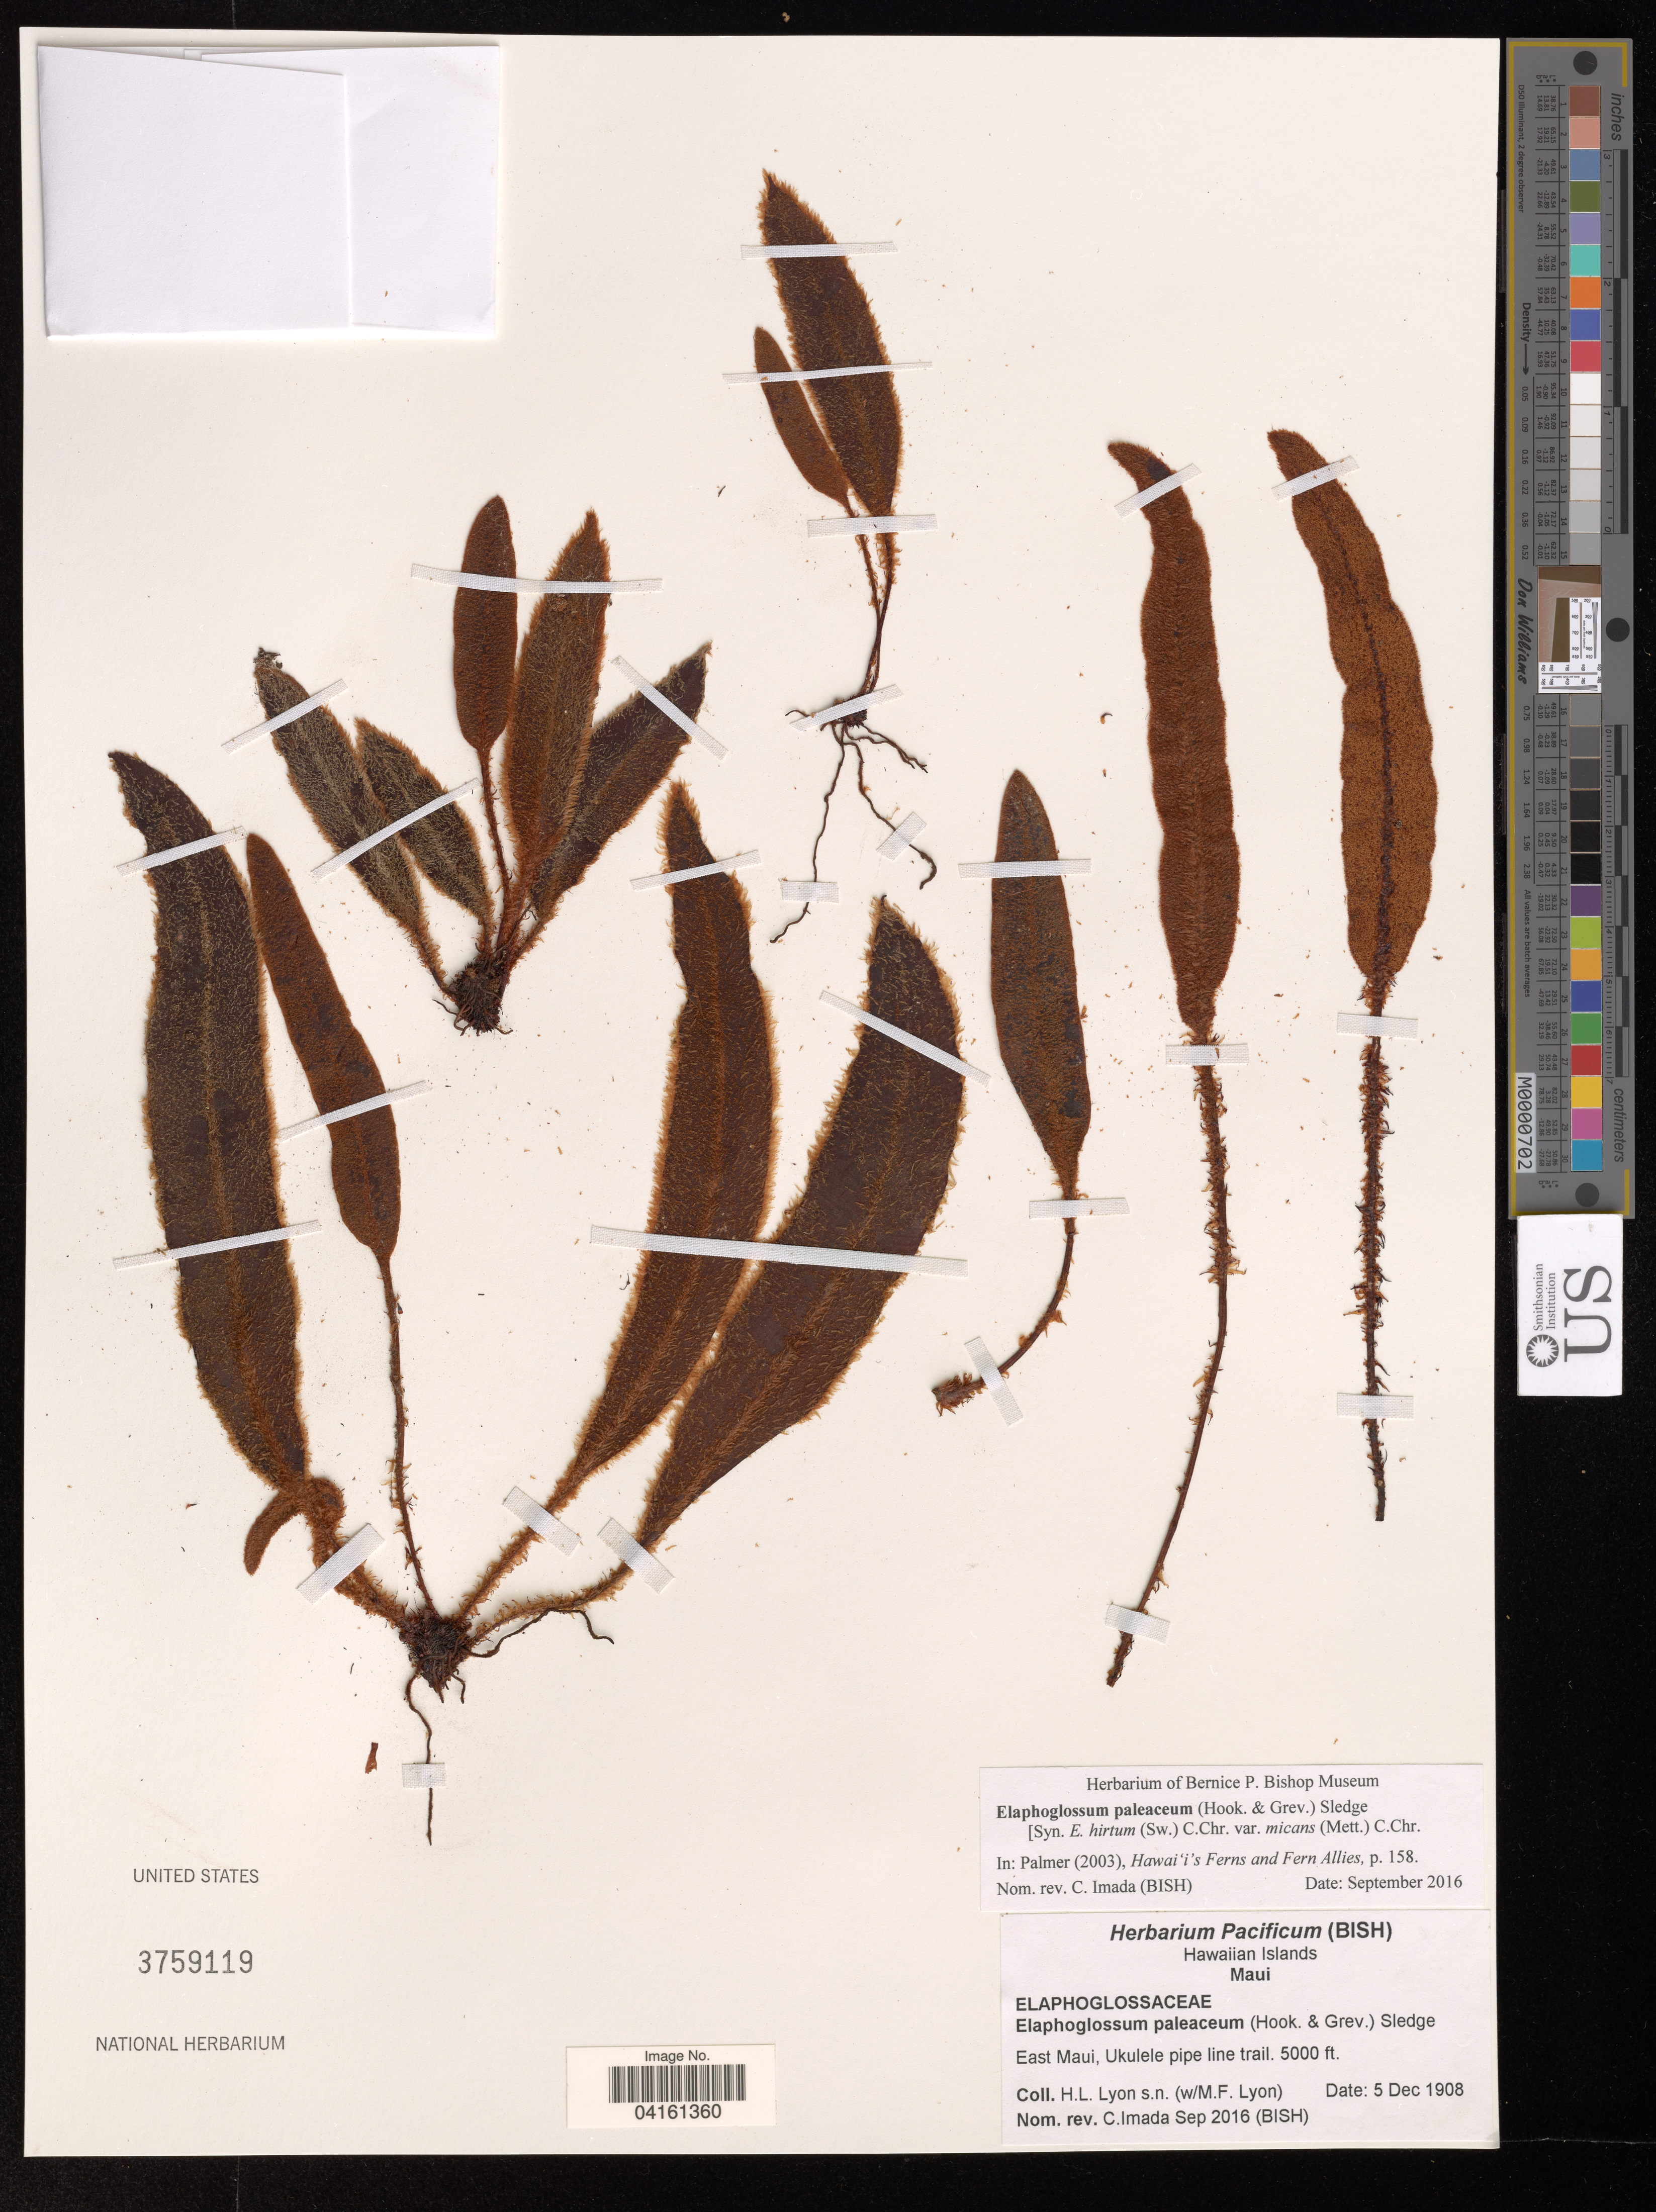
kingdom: Plantae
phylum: Tracheophyta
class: Polypodiopsida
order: Polypodiales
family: Dryopteridaceae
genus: Elaphoglossum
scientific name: Elaphoglossum paleaceum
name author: (Hook. & Grev.) Sledge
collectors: H. Lyon & M. Lyon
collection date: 1908-12-05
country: United States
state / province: Hawaii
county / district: Maui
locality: Hawaiian Islands. Maui. East Maui, Ukulele pipe line trail.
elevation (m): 1524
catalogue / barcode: US 3759119